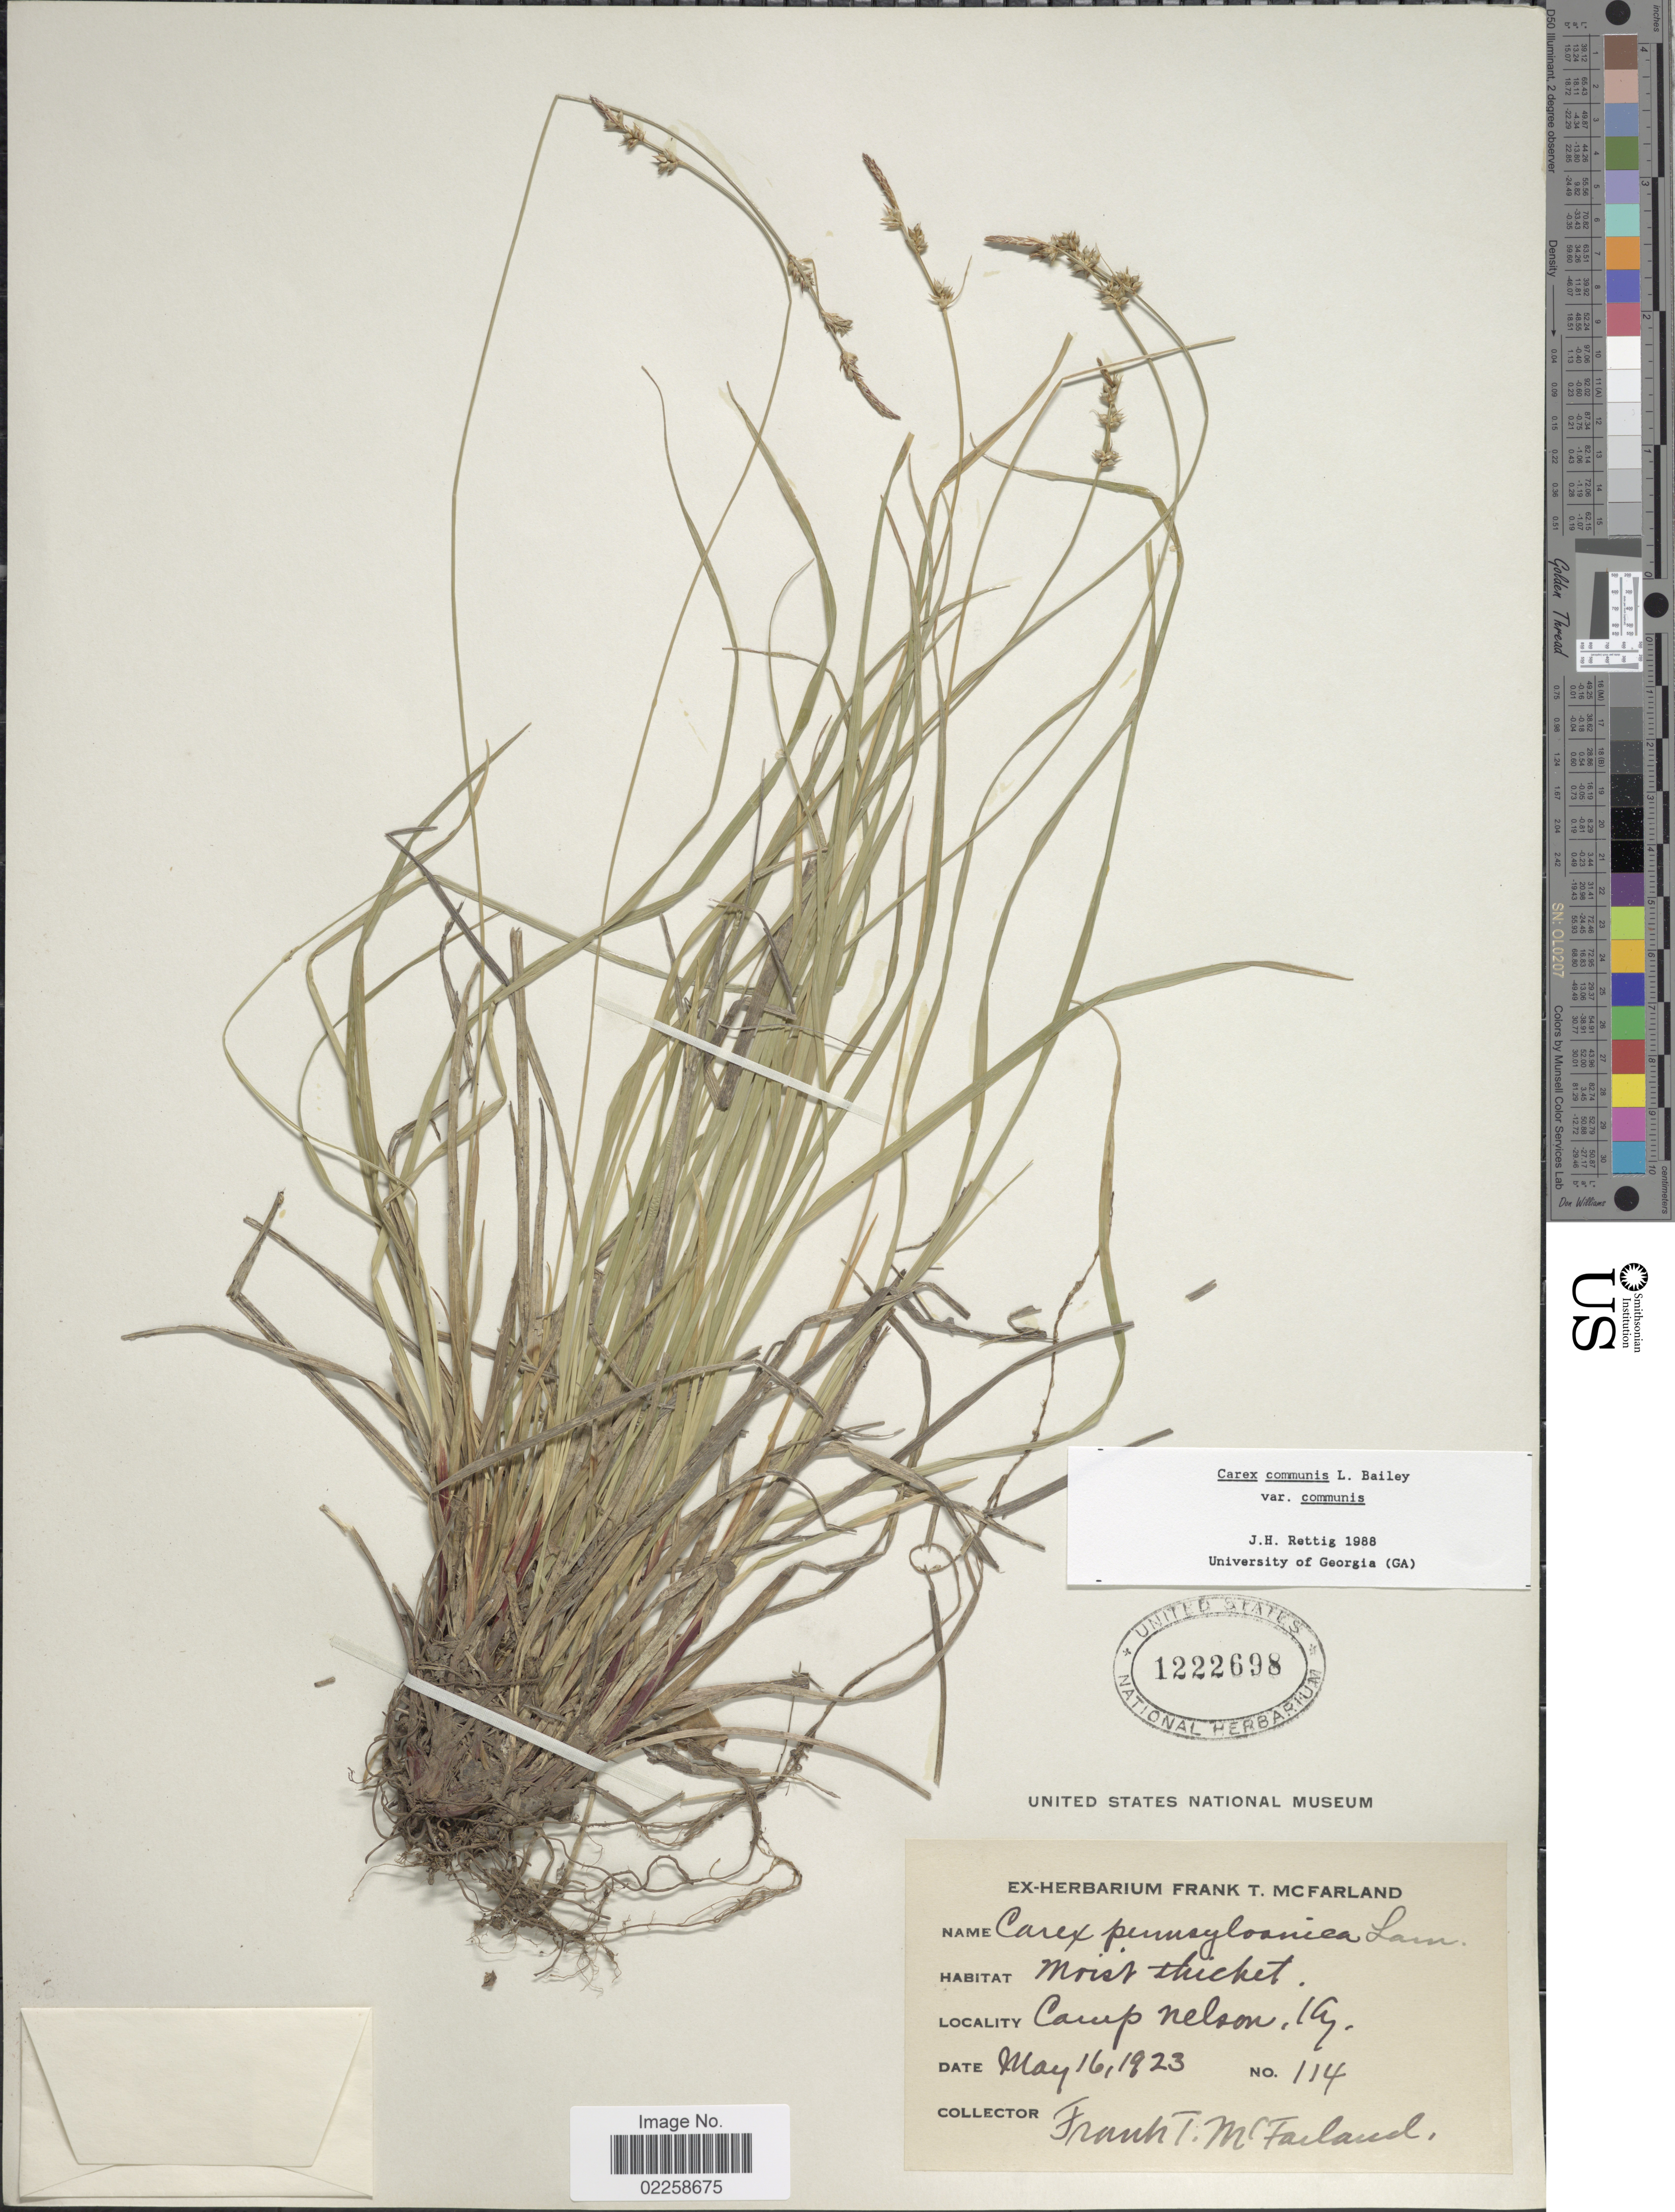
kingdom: Plantae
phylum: Tracheophyta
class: Liliopsida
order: Poales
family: Cyperaceae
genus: Carex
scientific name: Carex communis var. communis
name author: L.H. Bailey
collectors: F. McFarland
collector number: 114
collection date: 1923-05-16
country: United States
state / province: Kentucky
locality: Camp Nelson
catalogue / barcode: US 1222698